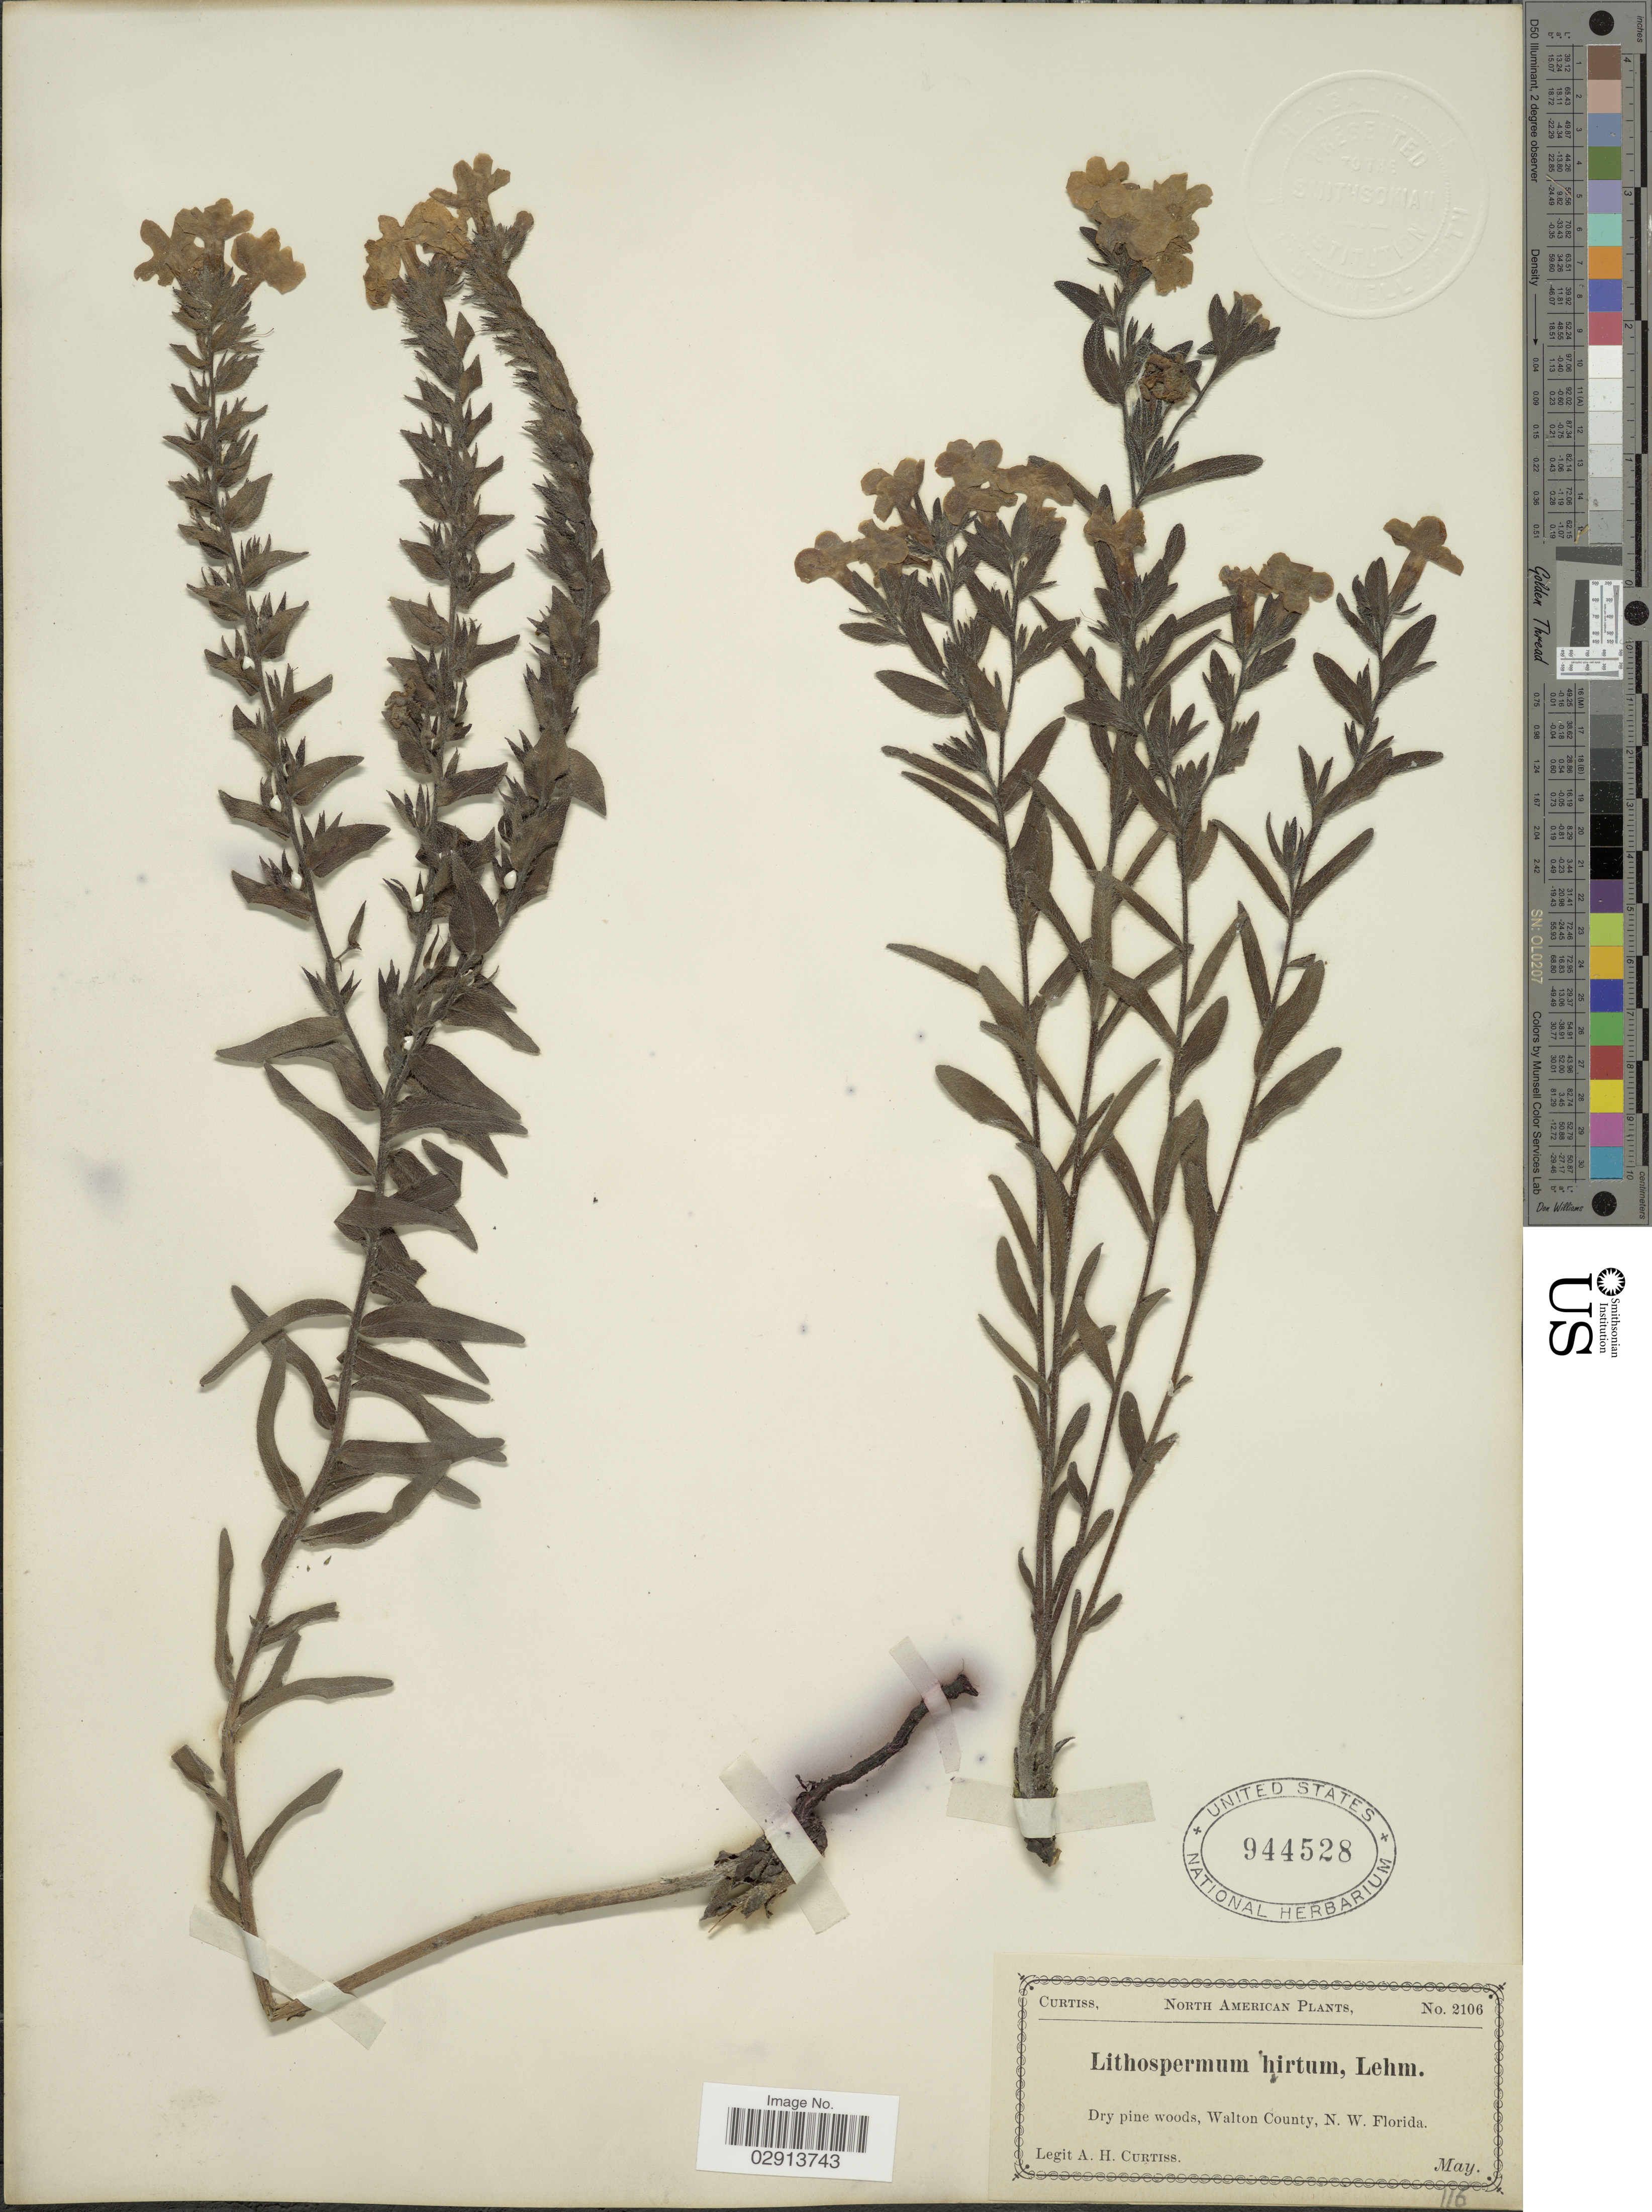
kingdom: Plantae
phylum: Tracheophyta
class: Magnoliopsida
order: Boraginales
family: Boraginaceae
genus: Lithospermum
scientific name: Lithospermum caroliniense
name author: (J.F. Gmel.) MacMill.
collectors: A. H. Curtiss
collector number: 2106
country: United States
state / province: Florida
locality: North American. Dry pine woods, Walton County, N.W. Florida.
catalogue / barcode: US 944528